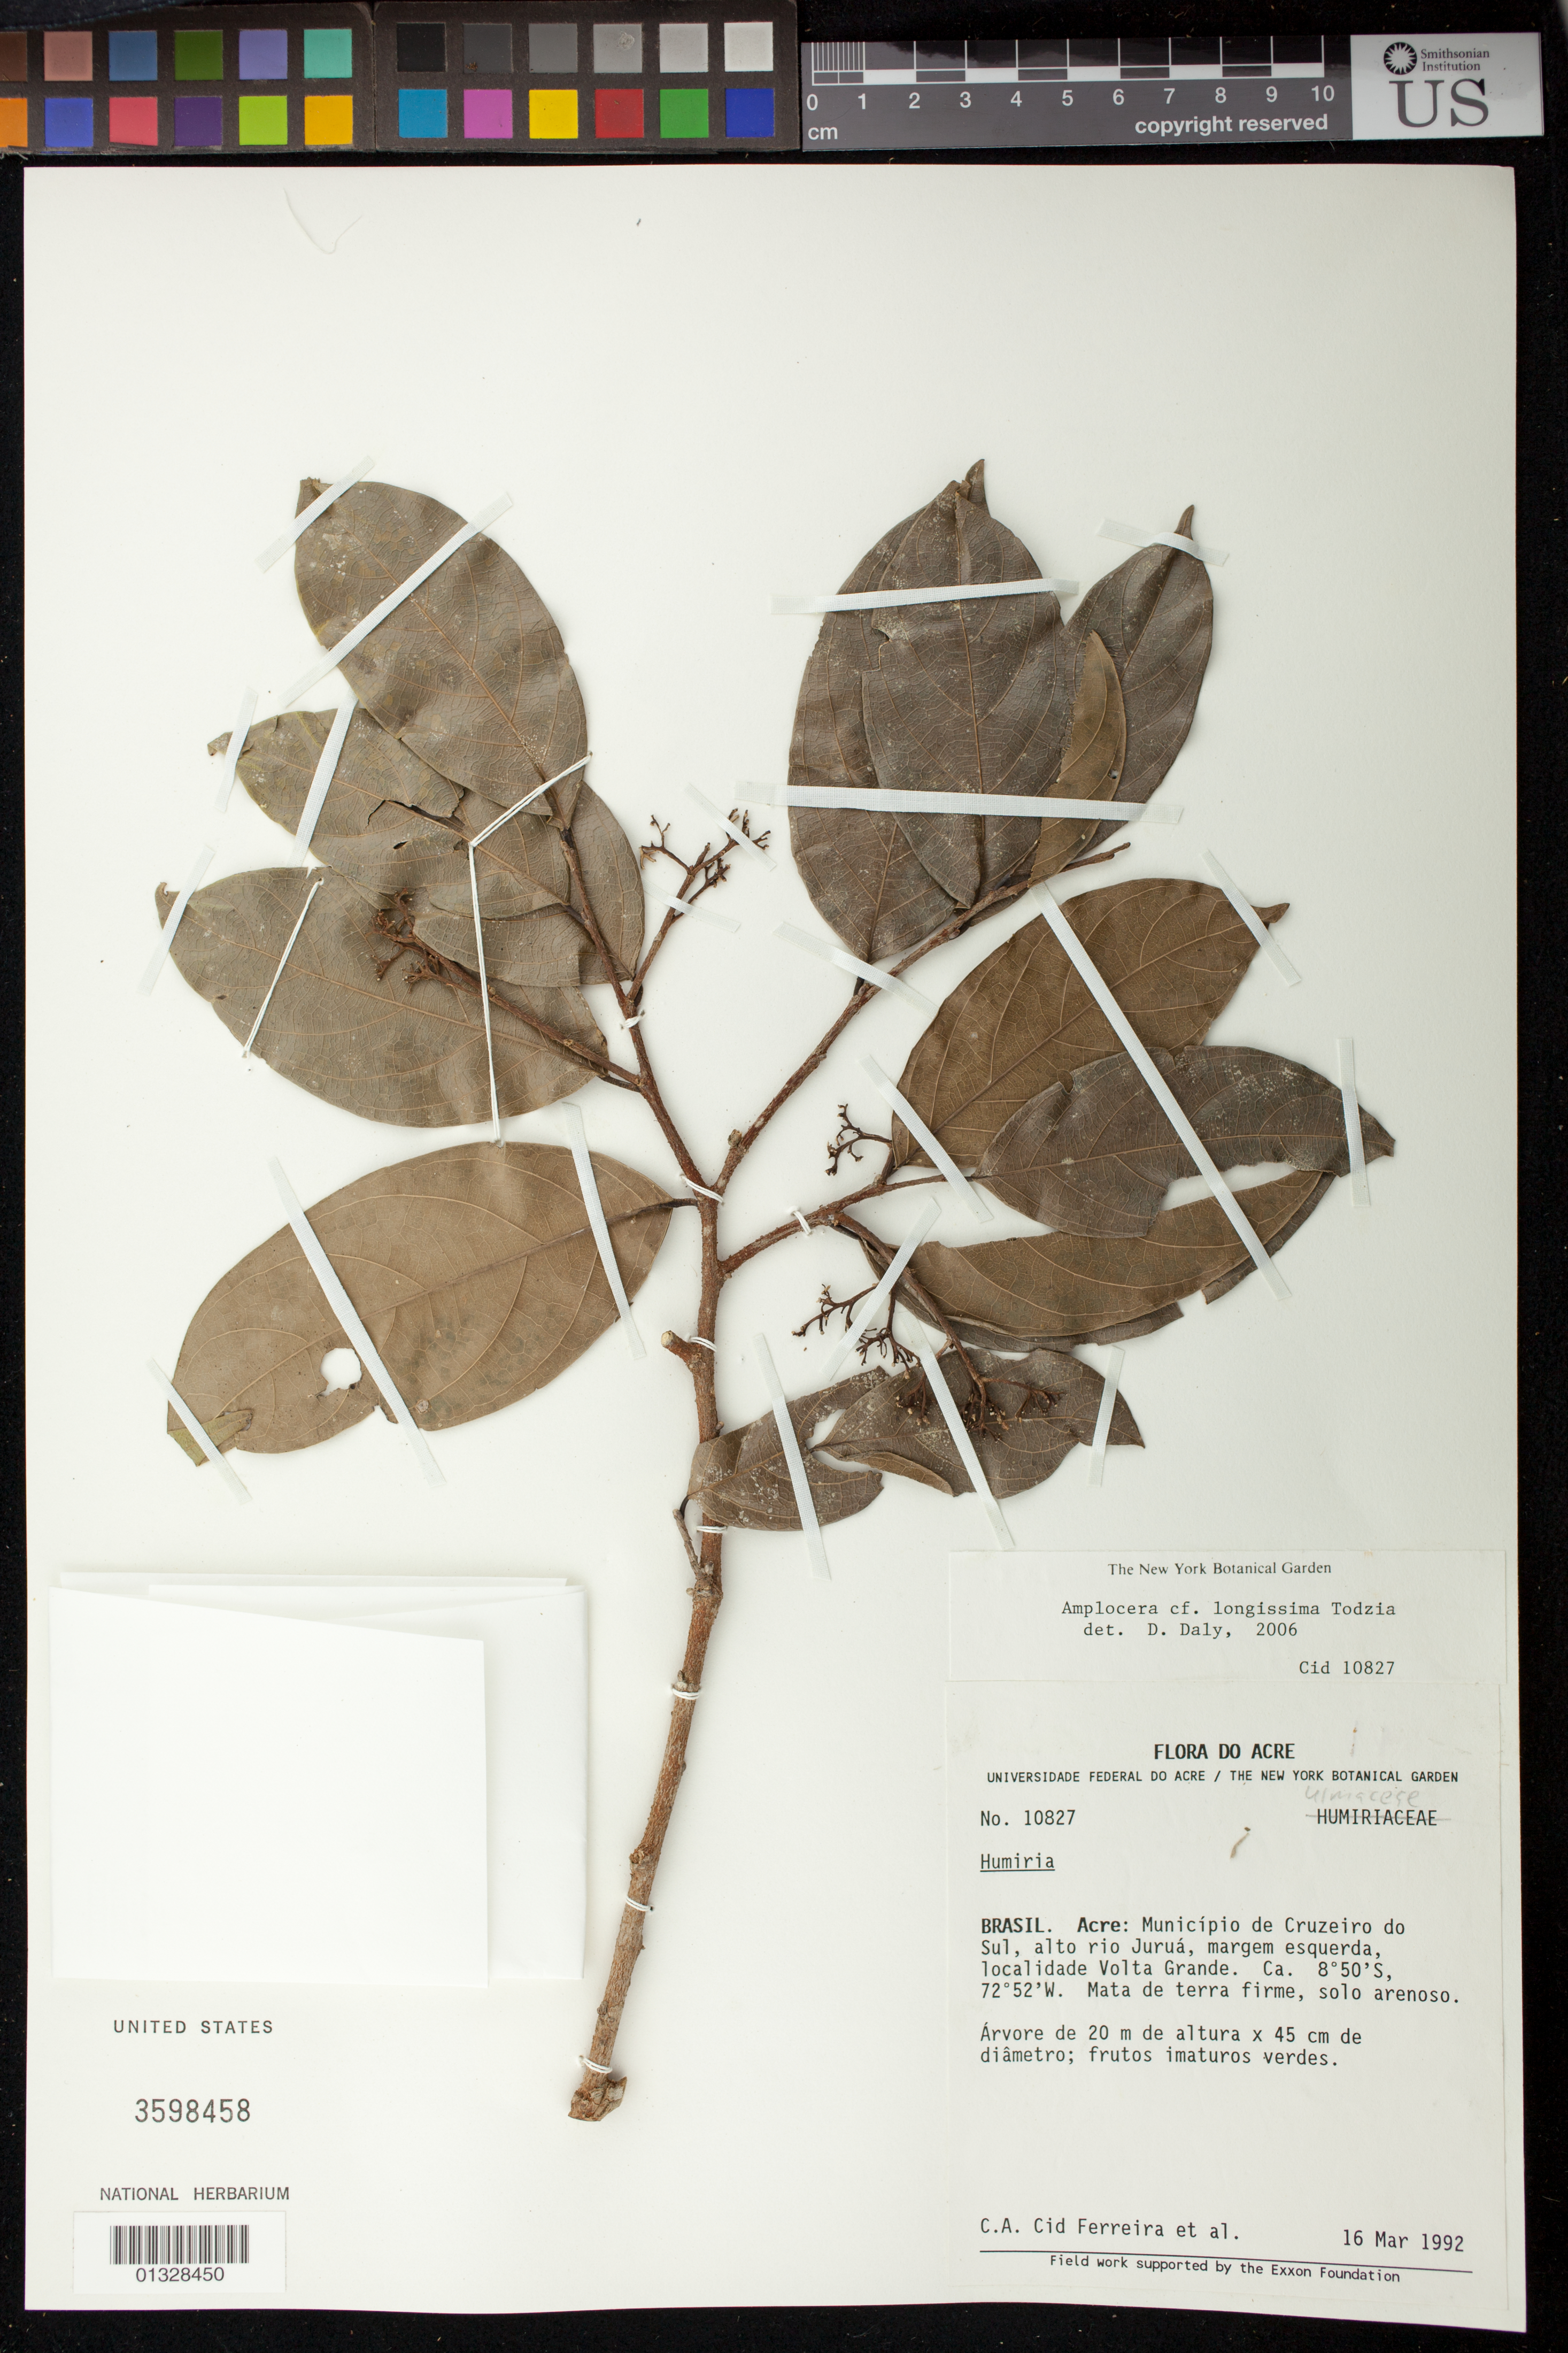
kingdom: Plantae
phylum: Tracheophyta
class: Magnoliopsida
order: Rosales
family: Cannabaceae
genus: Ampelocera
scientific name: Ampelocera longissima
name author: Todzia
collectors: C. A. Cid Ferreira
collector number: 10827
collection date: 1992-03-16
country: Brazil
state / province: Acre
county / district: Cruzeiro do Sul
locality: Alto rio Juruá, margem esquerda, localidade Volta Grande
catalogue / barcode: US 3598458